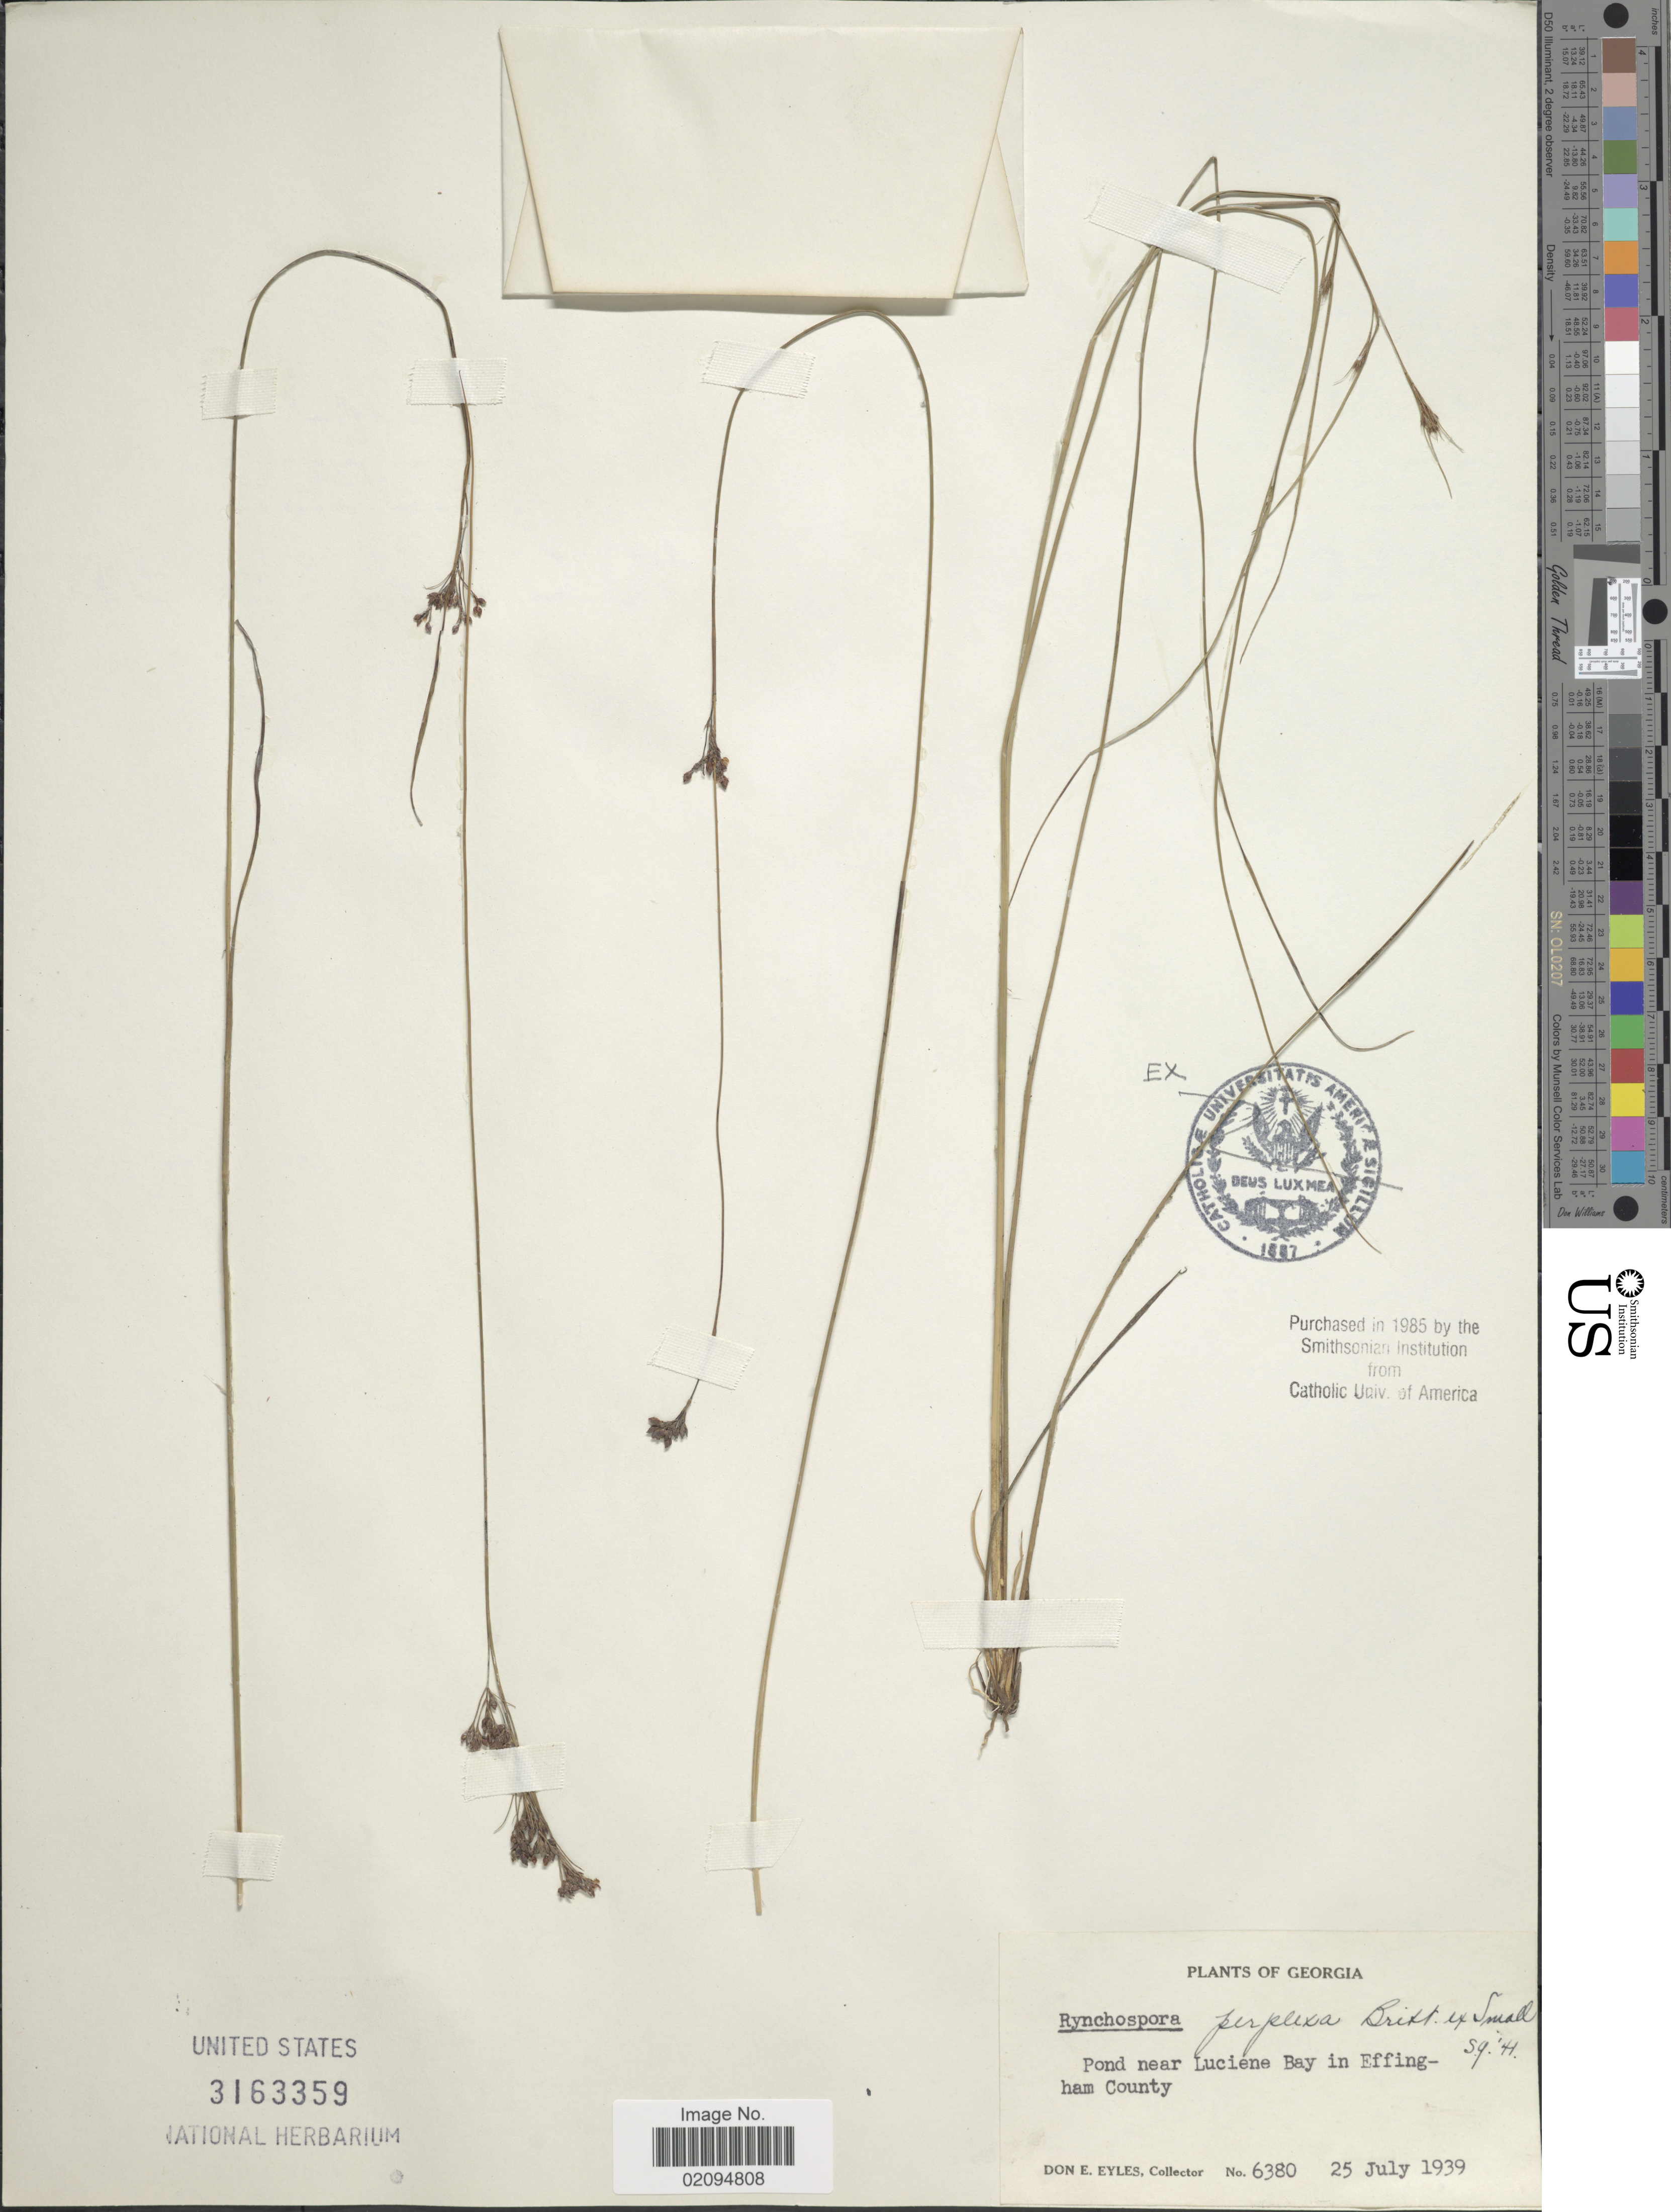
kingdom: Plantae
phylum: Tracheophyta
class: Liliopsida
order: Poales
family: Cyperaceae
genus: Rhynchospora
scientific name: Rhynchospora perplexa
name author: Britton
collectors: D. Eyles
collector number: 6380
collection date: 1939-07-25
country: United States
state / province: Georgia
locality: Pond near Luciene Bay in Effing-ham County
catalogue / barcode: US 3163359